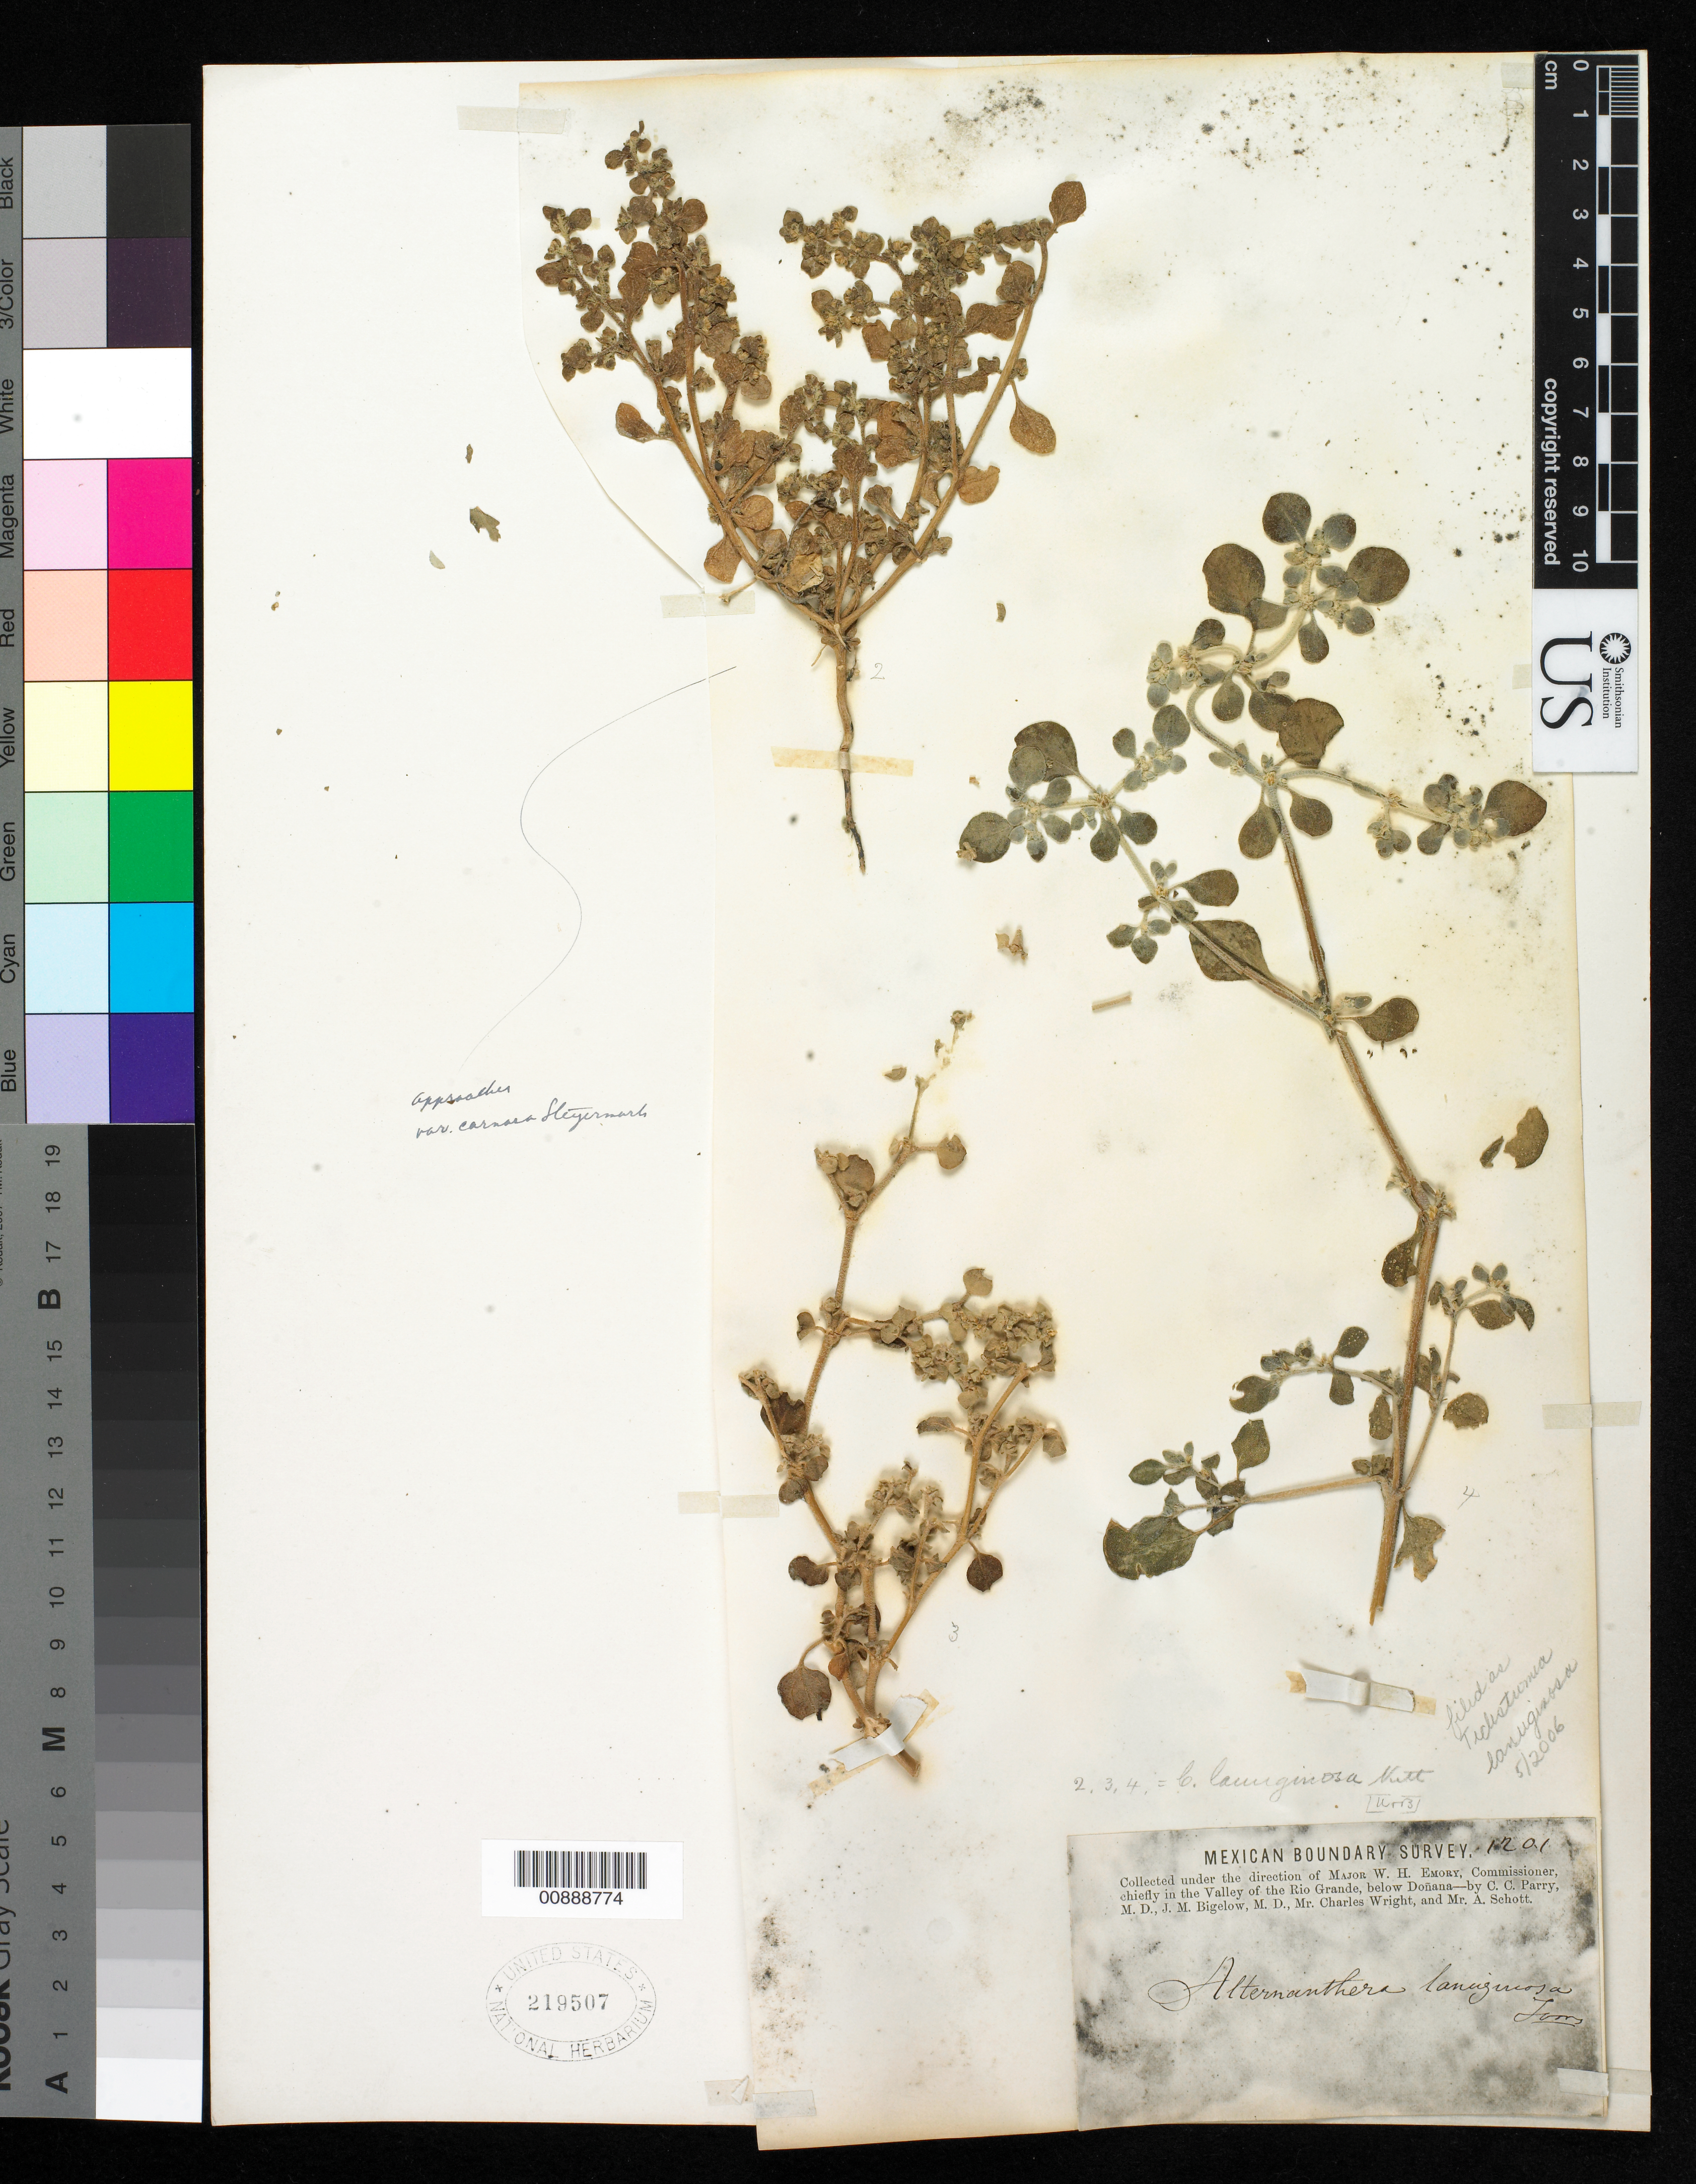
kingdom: Plantae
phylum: Tracheophyta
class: Magnoliopsida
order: Caryophyllales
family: Amaranthaceae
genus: Tidestromia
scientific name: Tidestromia lanuginosa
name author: (Nutt.) Standl.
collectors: C. C. Parry, J. M. Bigelow, C. Wright & A. C. V. Schott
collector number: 1201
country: United States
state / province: New Mexico / Texas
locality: Valley of the Rio Grande, below Doñana.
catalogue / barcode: US 219507